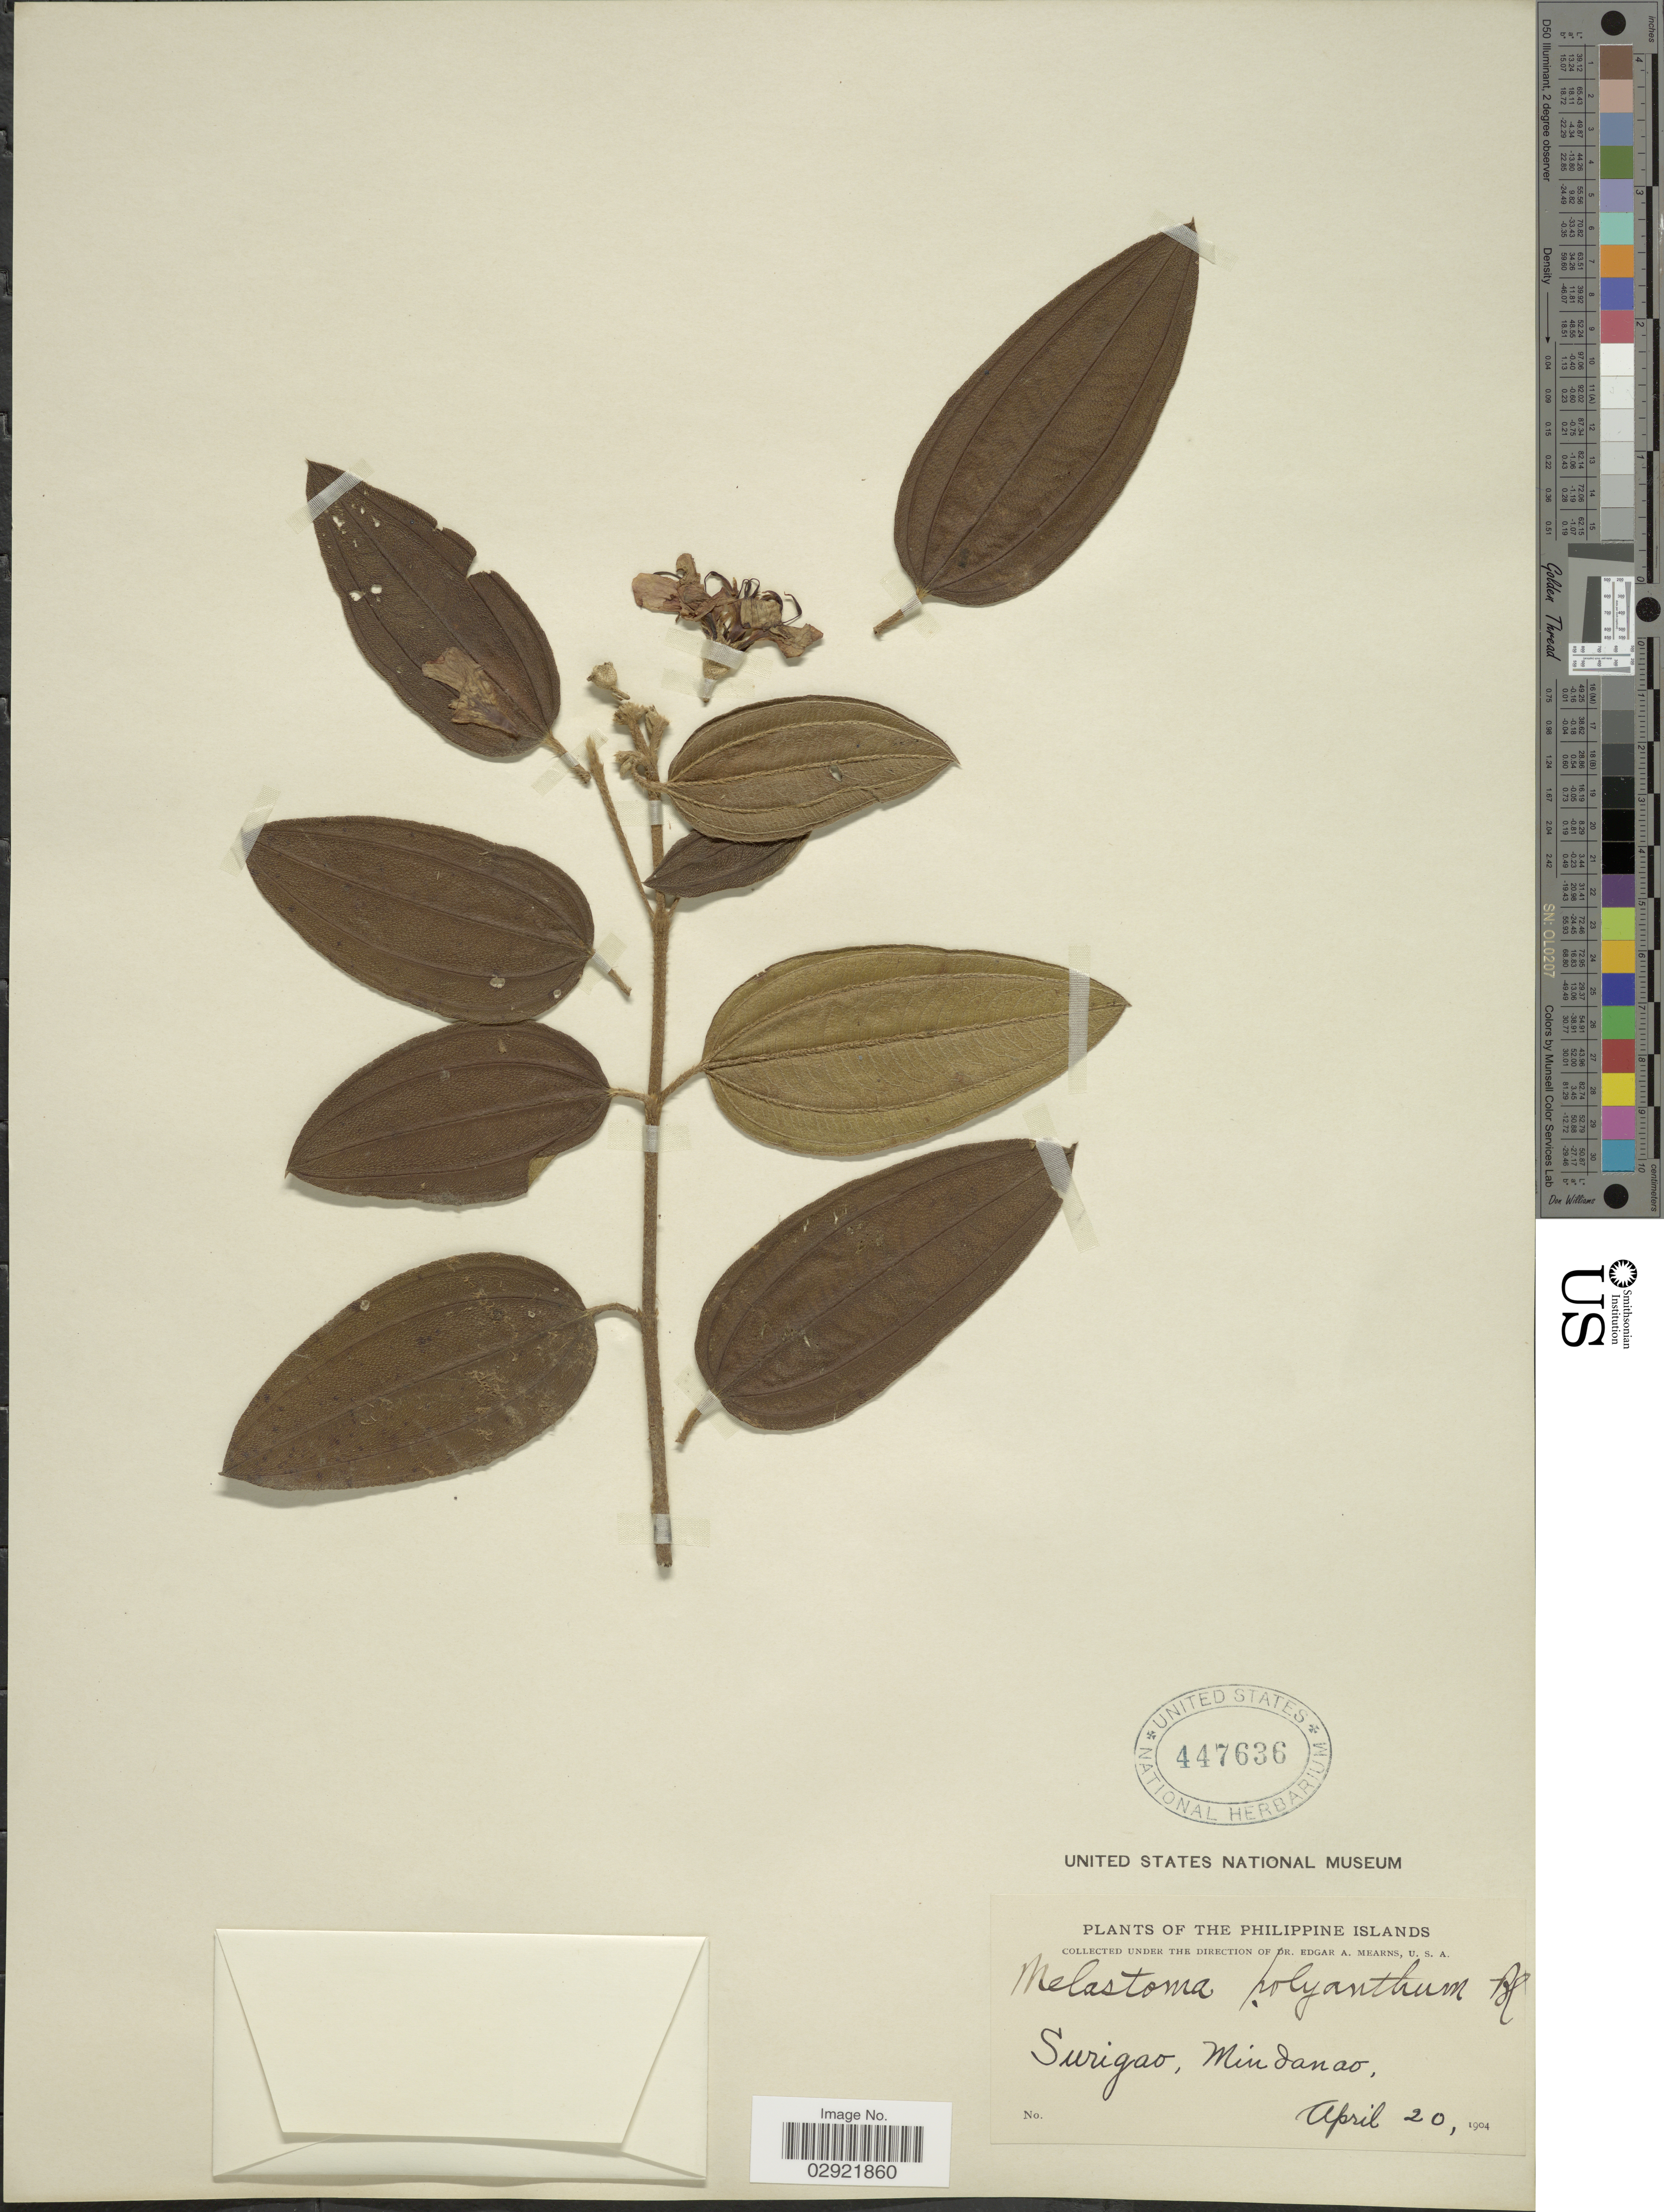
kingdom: Plantae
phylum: Tracheophyta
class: Magnoliopsida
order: Myrtales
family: Melastomataceae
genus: Melastoma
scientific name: Melastoma malabathricum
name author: L.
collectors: E. A. Mearns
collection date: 1904-04-20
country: Philippines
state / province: Caraga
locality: Philippine Islands. Surigao, Mindanao.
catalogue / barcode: US 447636